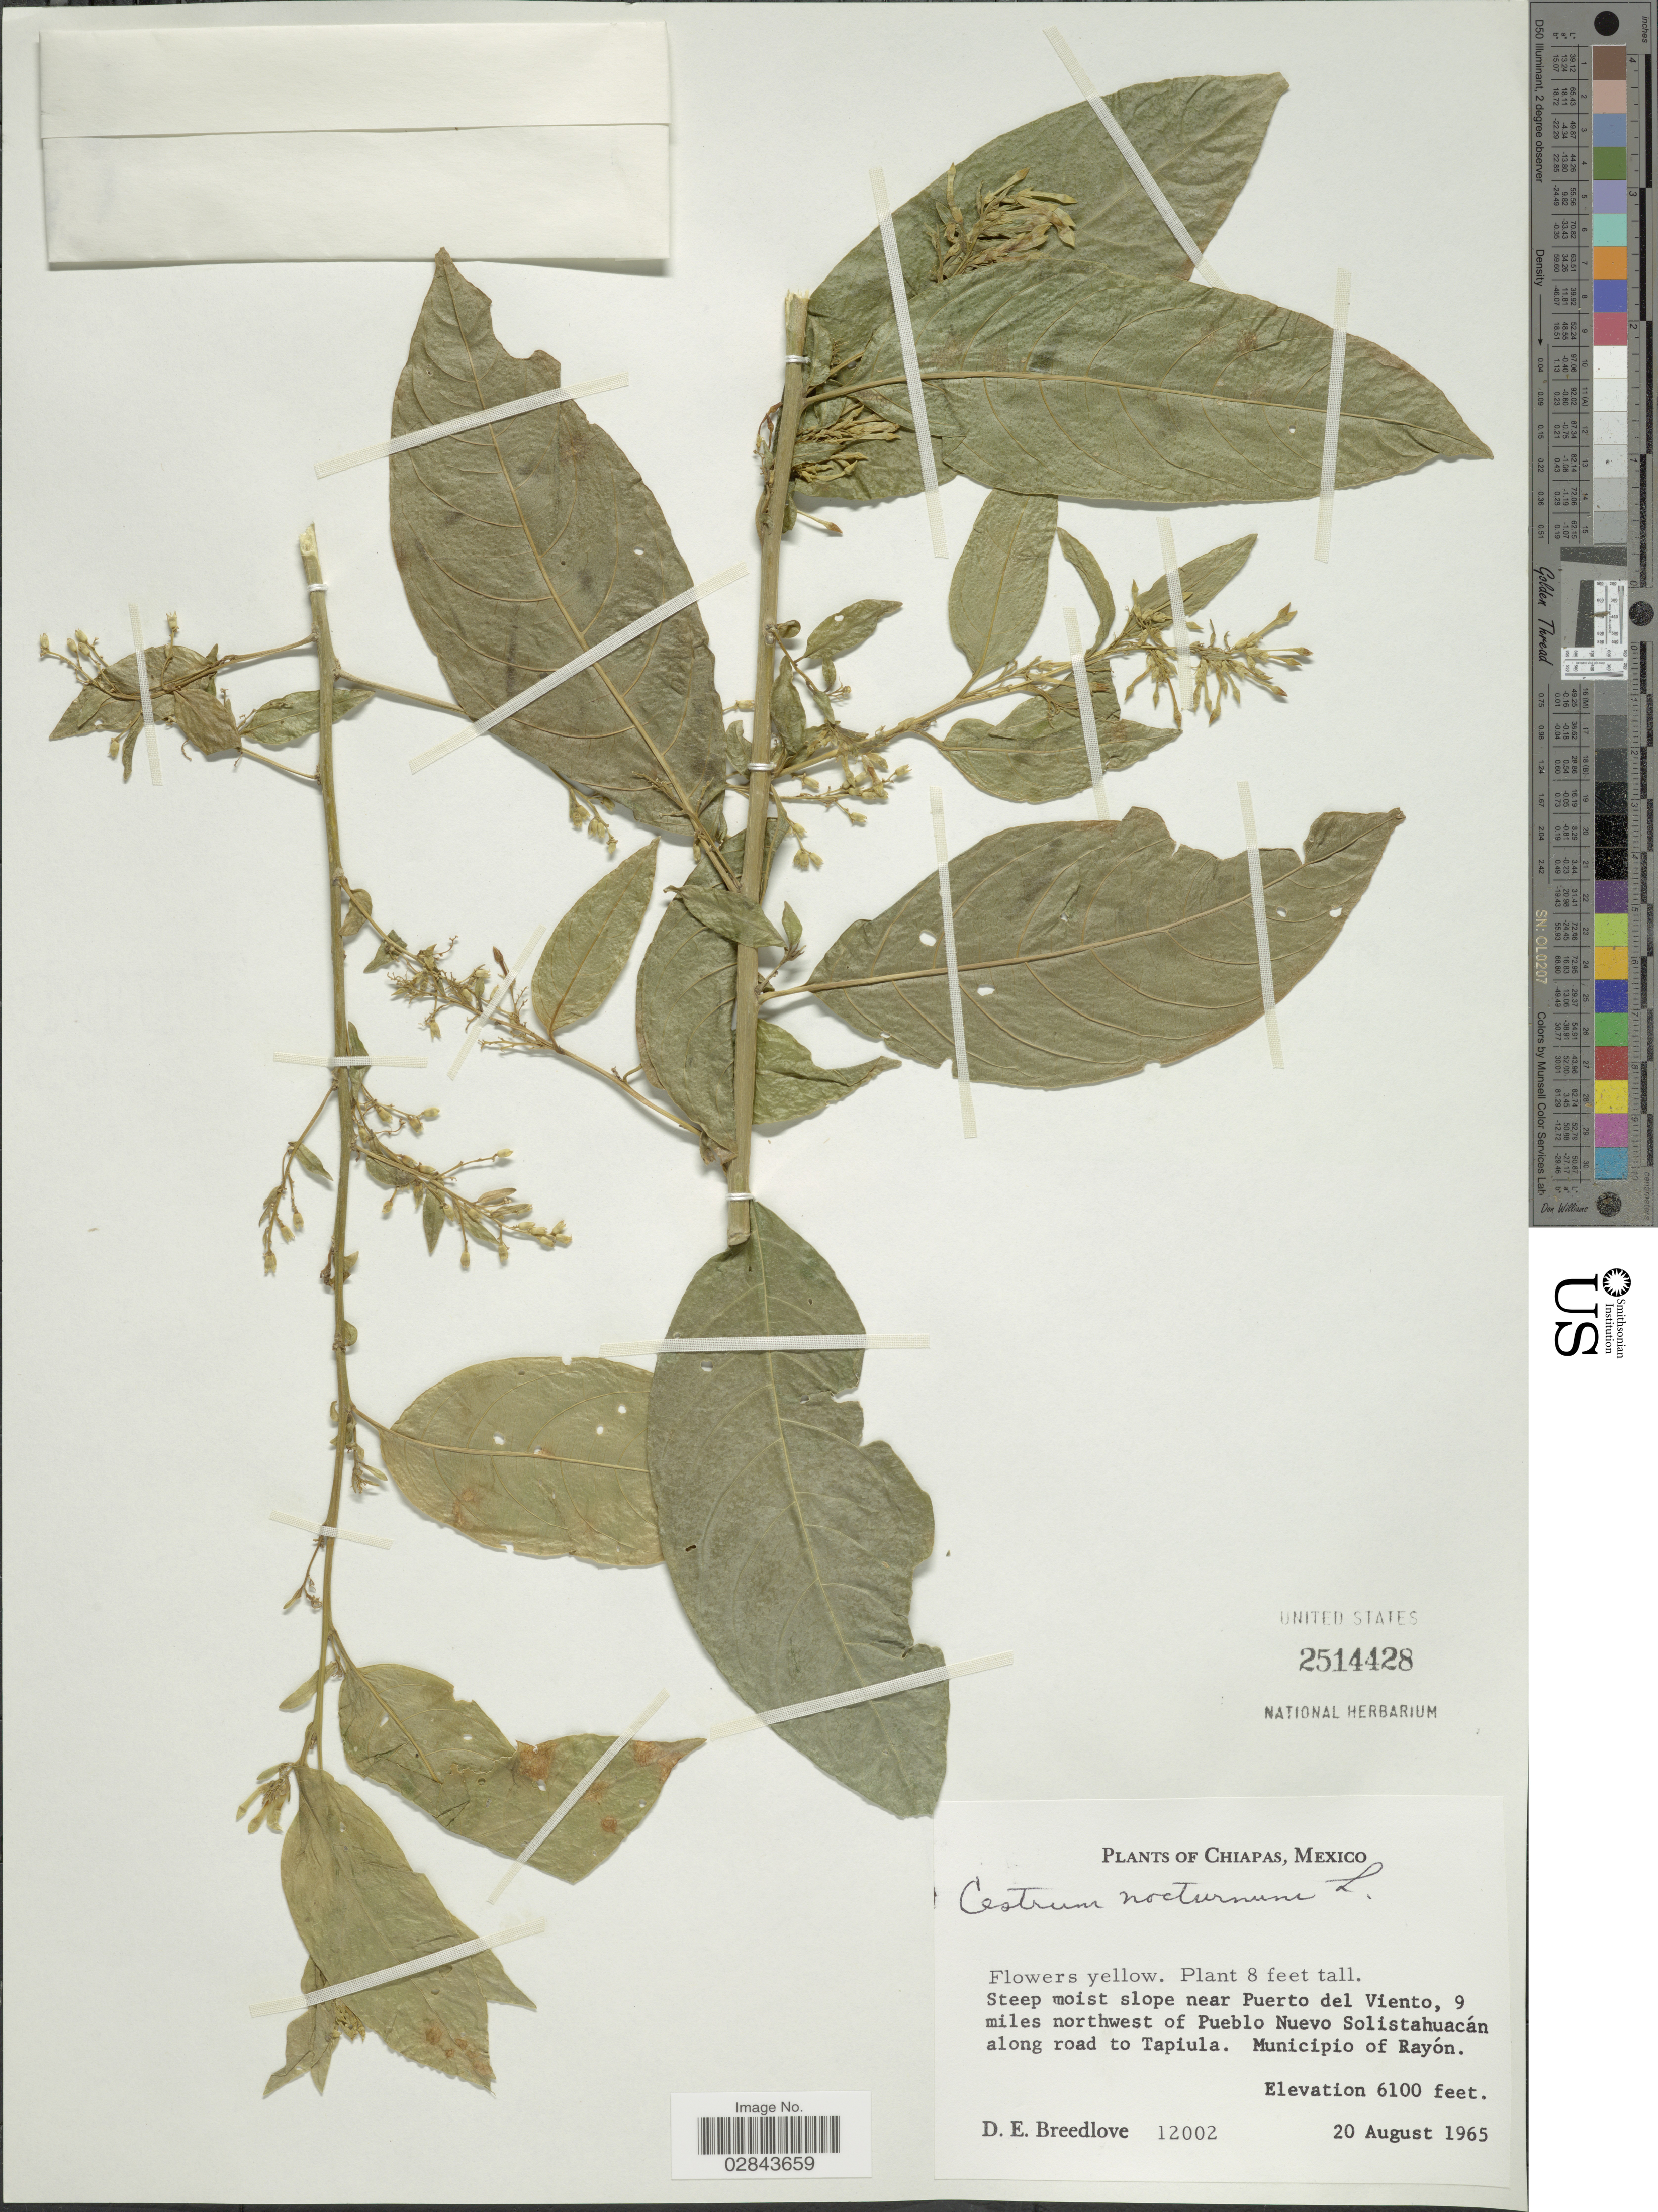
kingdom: Plantae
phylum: Tracheophyta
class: Magnoliopsida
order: Solanales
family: Solanaceae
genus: Cestrum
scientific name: Cestrum nocturnum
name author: L.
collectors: D. E. Breedlove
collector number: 12002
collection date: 1965-08-20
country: Mexico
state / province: Chiapas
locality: Steep moist slope near Puerto del Viento, 9 miles northwest of Puebla Nuevo Solistahuacán along road to Tapiula. Municipio of Rayón.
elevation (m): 1859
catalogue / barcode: US 2514428